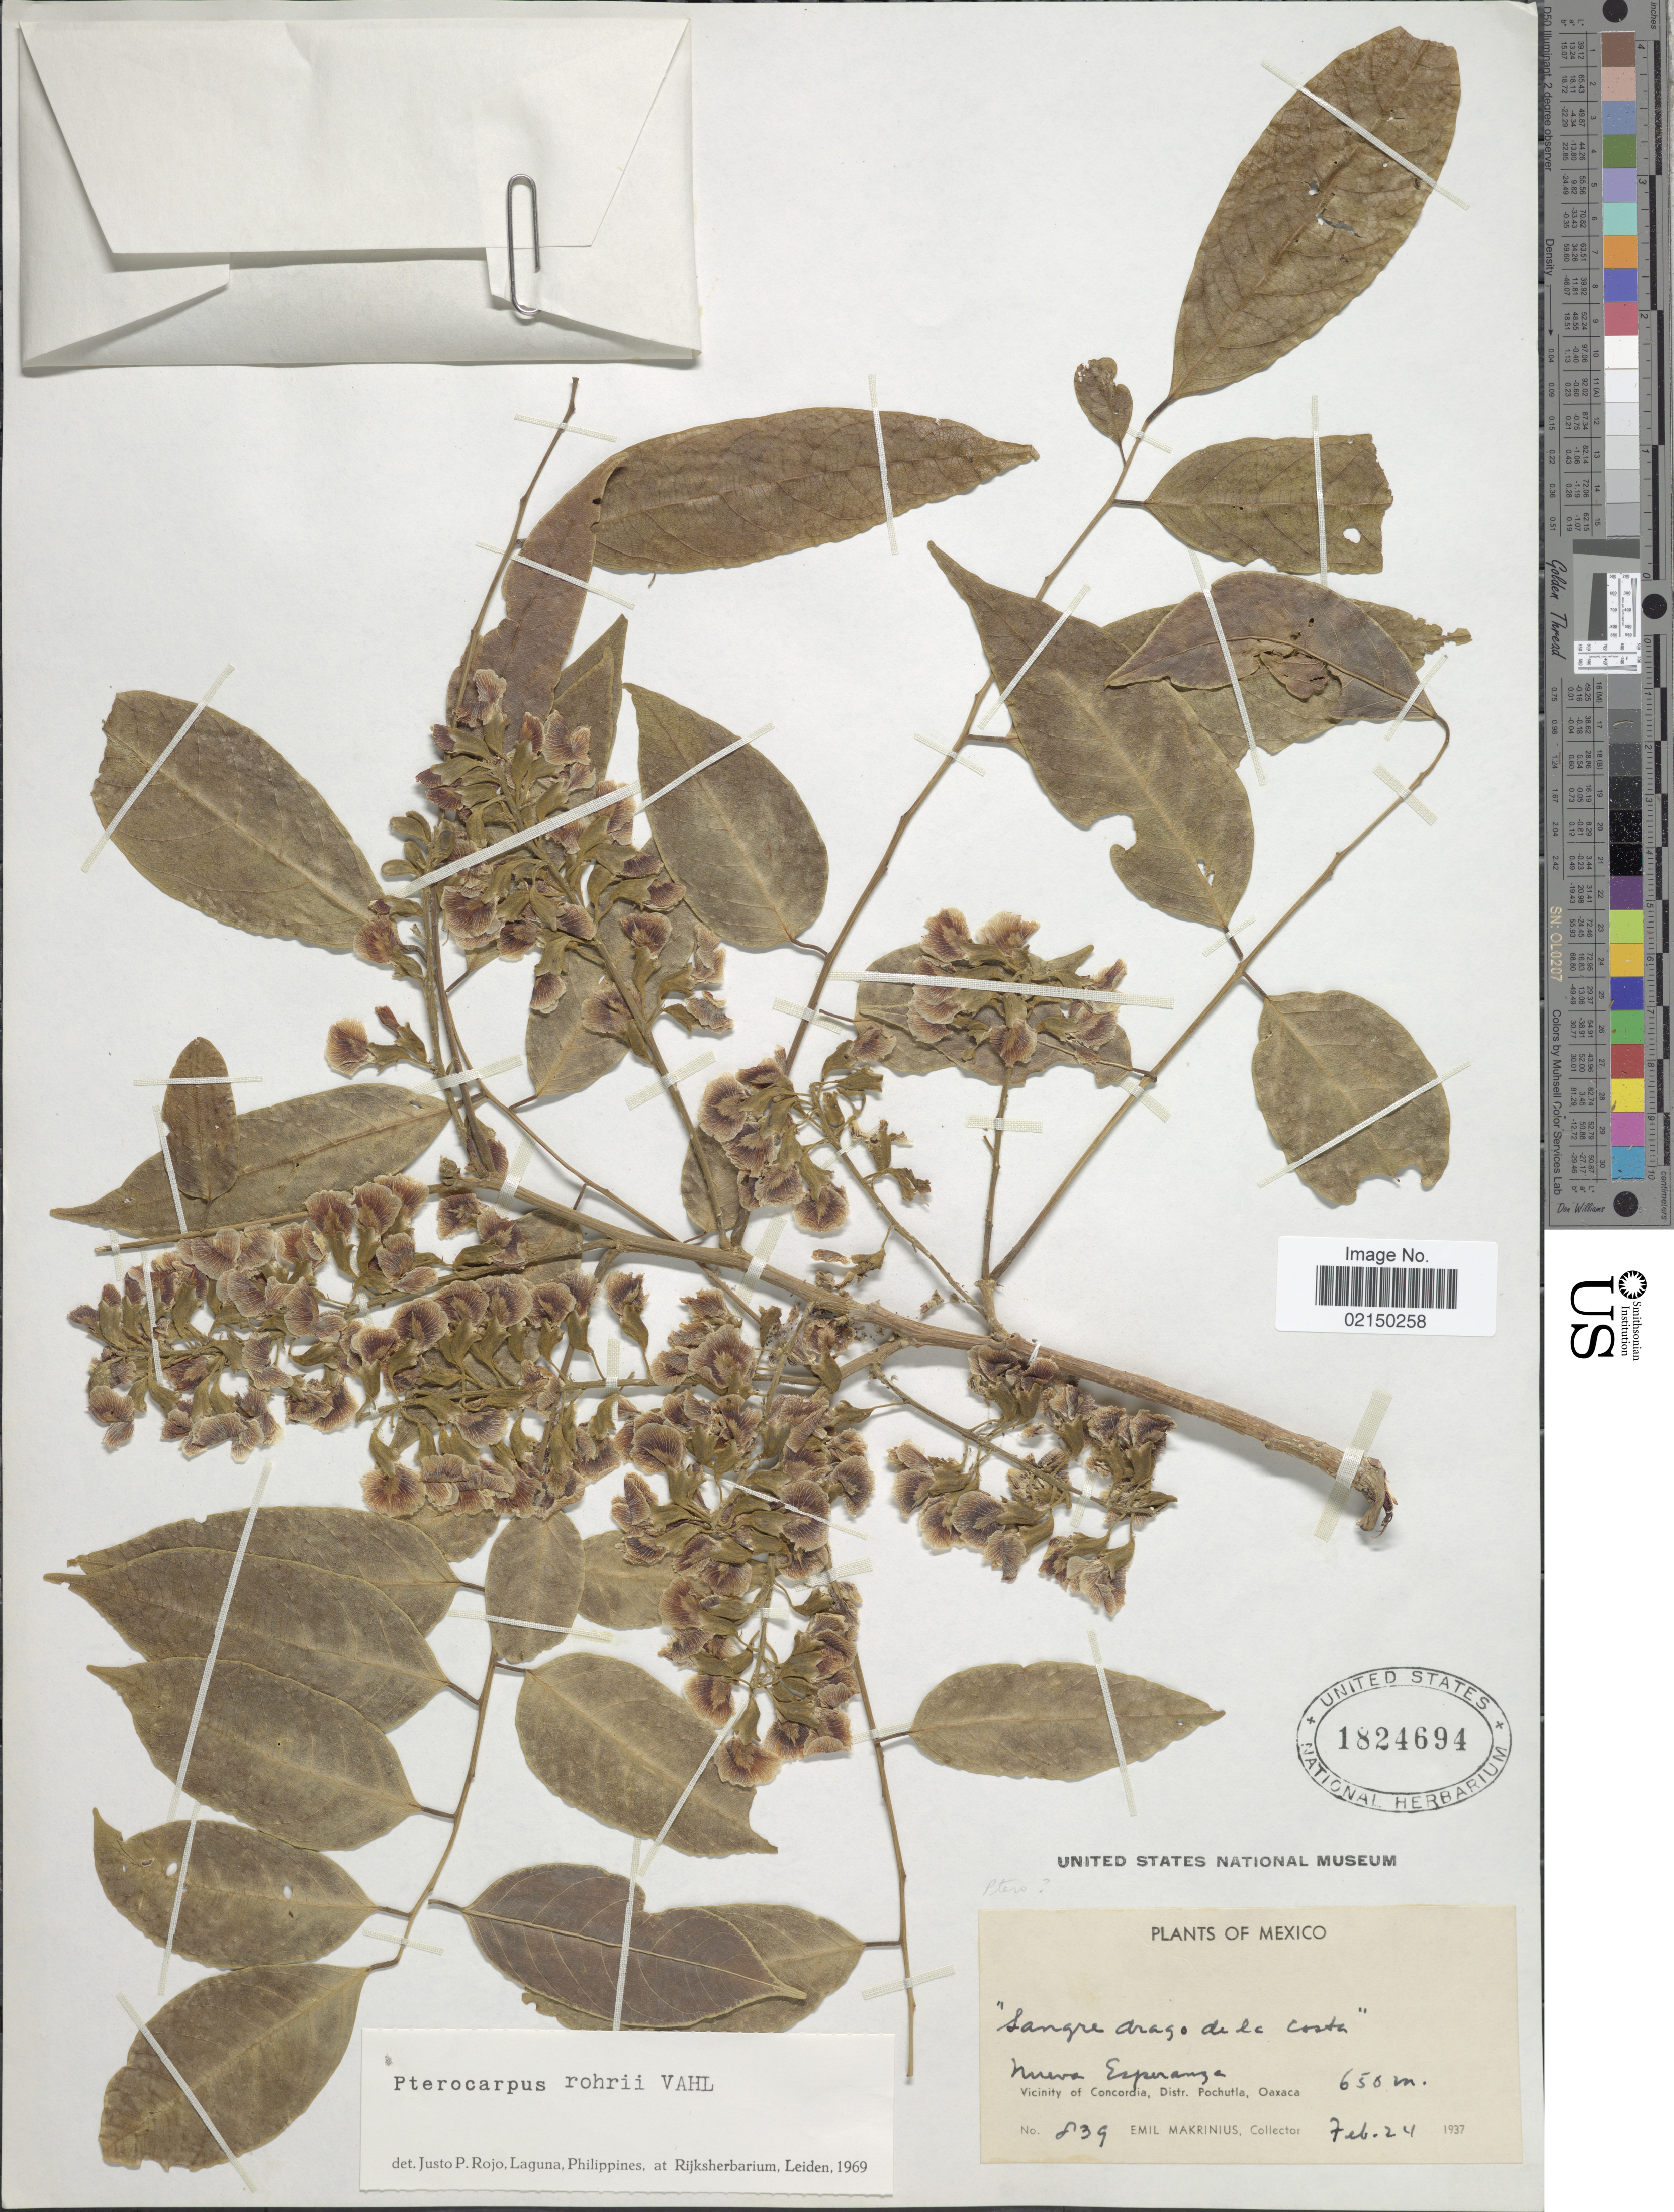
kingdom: Plantae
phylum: Tracheophyta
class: Magnoliopsida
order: Fabales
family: Fabaceae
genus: Pterocarpus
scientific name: Pterocarpus rohrii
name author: Vahl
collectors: E. Makrinius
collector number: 839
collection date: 1937-02-24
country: Mexico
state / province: Oaxaca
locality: Nueva Esperanza, Vicinity of Concordia, Distr. Pochutla.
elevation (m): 650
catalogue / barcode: US 1824694